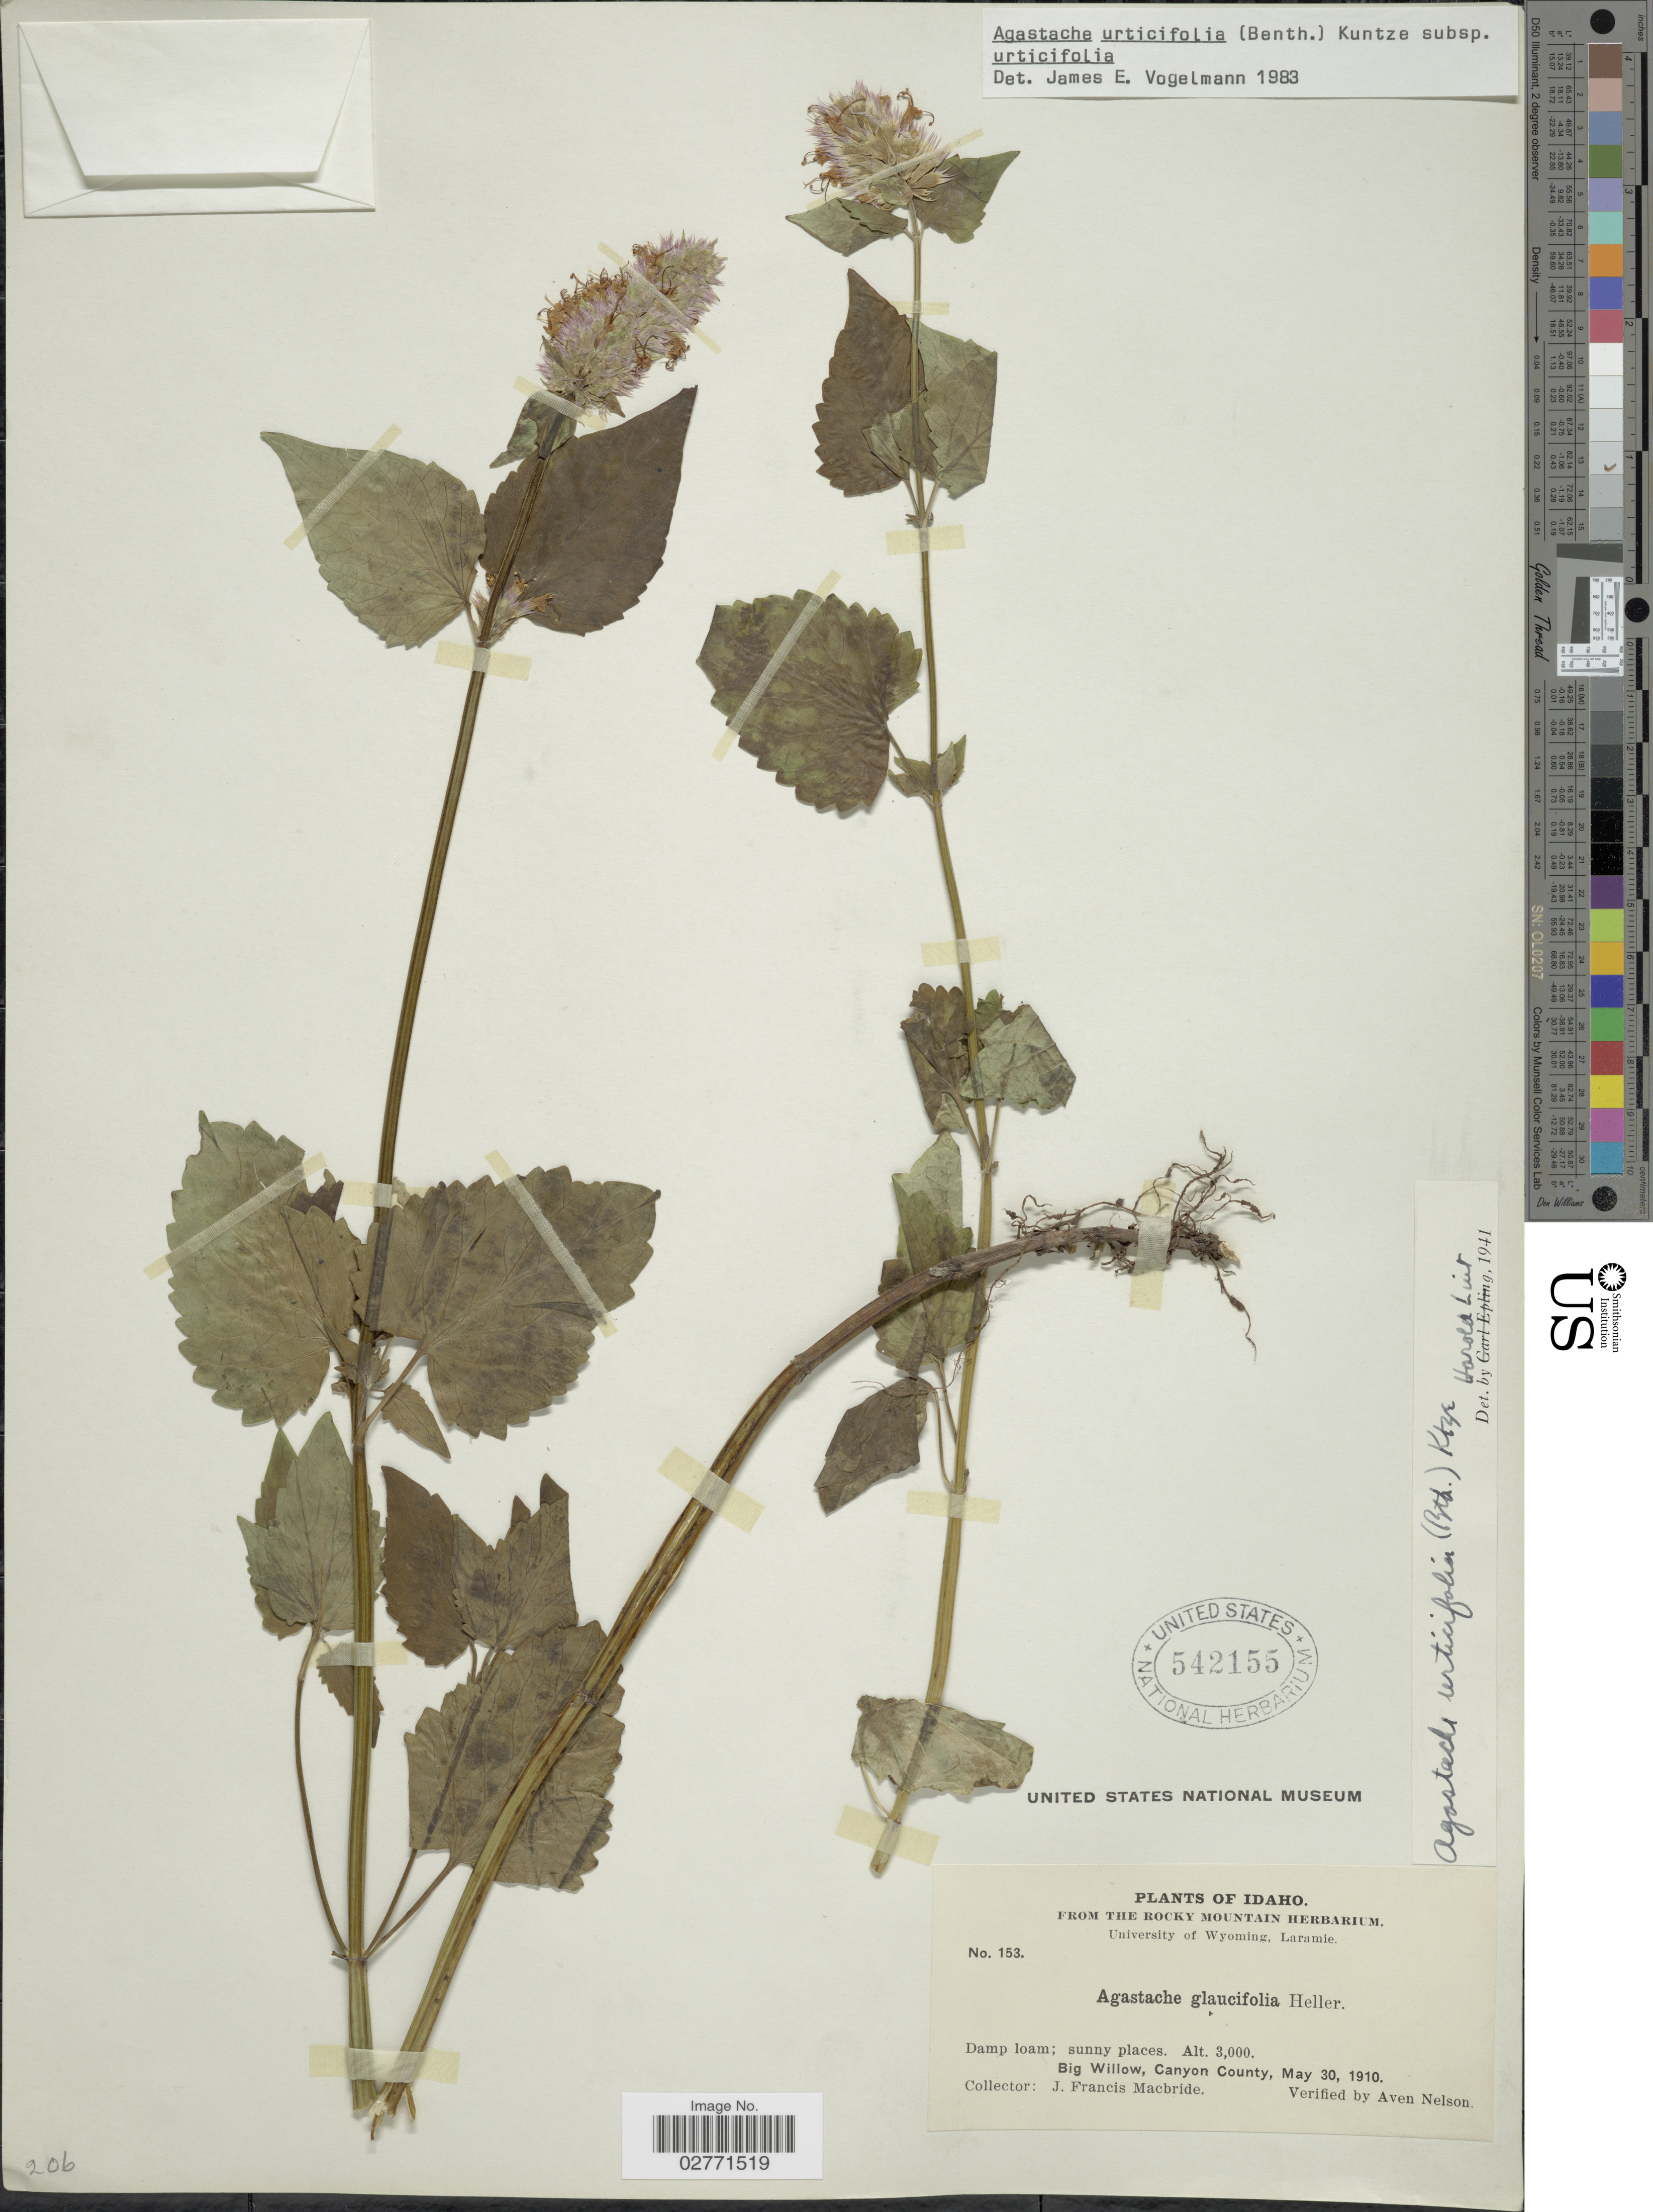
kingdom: Plantae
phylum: Tracheophyta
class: Magnoliopsida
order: Lamiales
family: Lamiaceae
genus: Agastache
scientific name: Agastache urticifolia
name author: (Benth.) Kuntze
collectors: J. F. Macbride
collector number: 153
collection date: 1910-05-30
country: United States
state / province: Idaho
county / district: Canyon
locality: Big Willow, Canyon County.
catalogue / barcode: US 542155